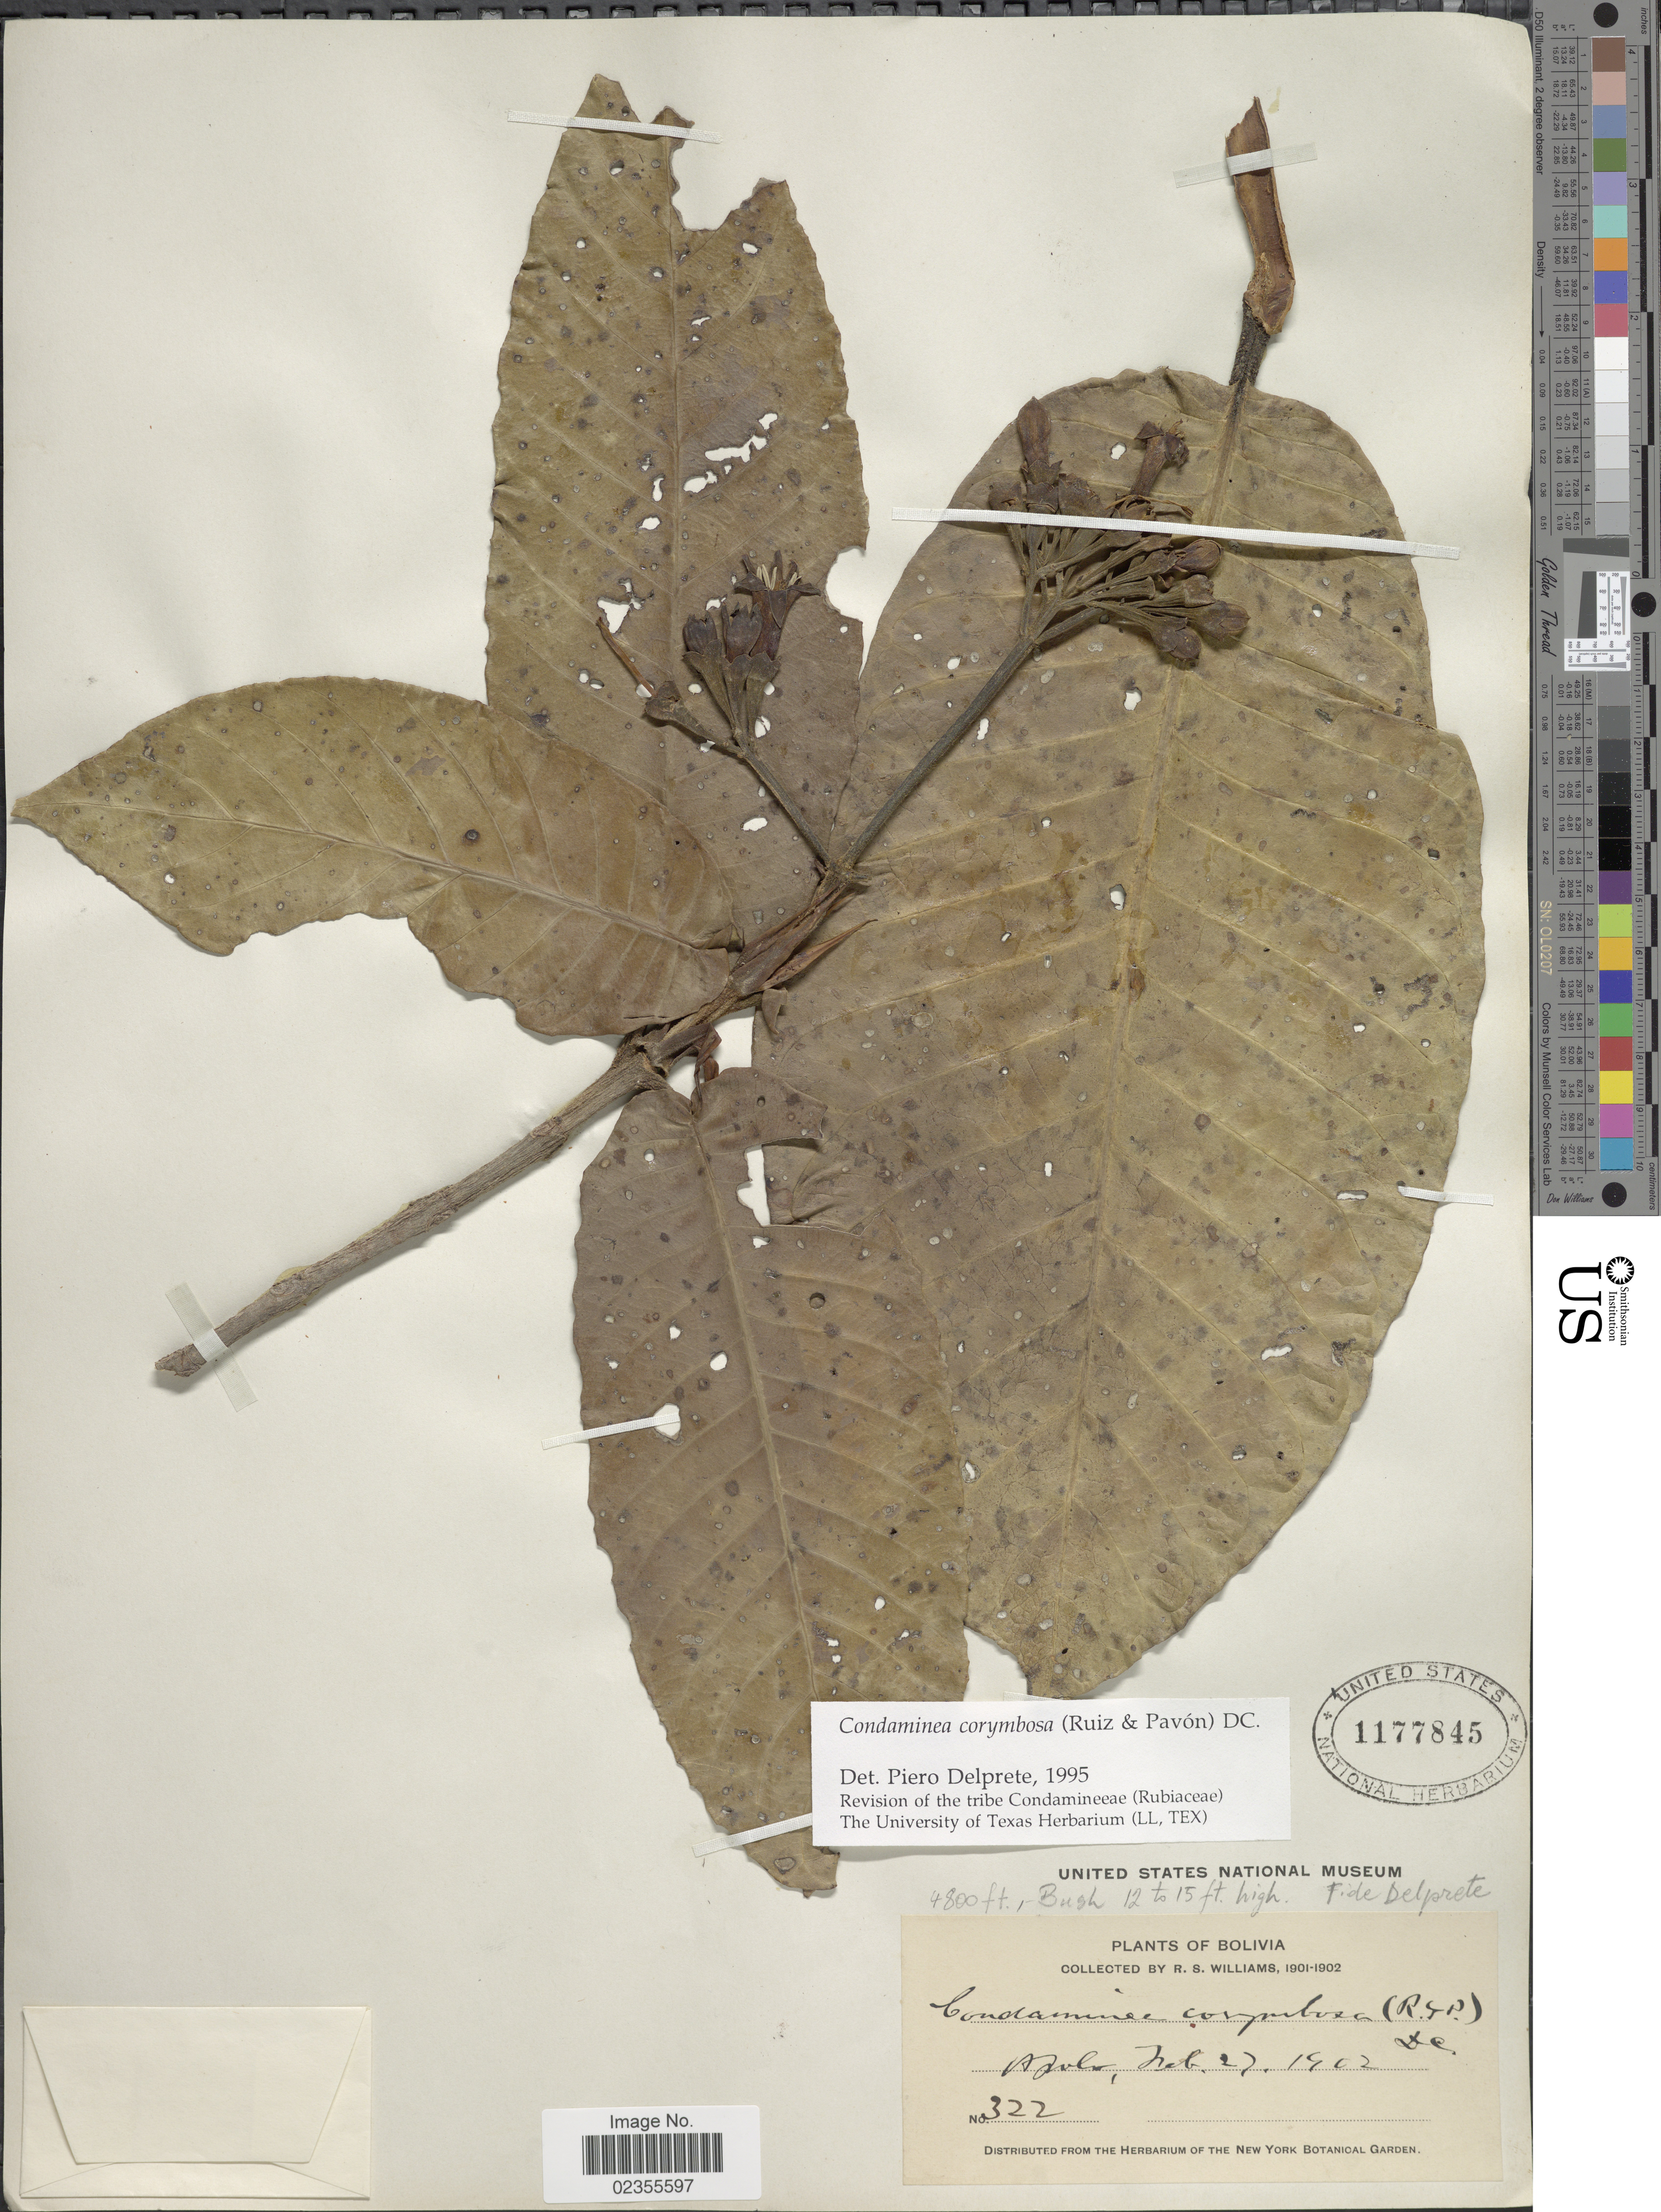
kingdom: Plantae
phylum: Tracheophyta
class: Magnoliopsida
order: Gentianales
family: Rubiaceae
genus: Condaminea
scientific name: Condaminea corymbosa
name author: (Ruiz & Pav.) DC.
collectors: R. S. Williams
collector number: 322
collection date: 1902-02-27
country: Bolivia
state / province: La Paz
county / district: Franz Tamayo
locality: Apolo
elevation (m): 1463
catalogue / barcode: US 1177845